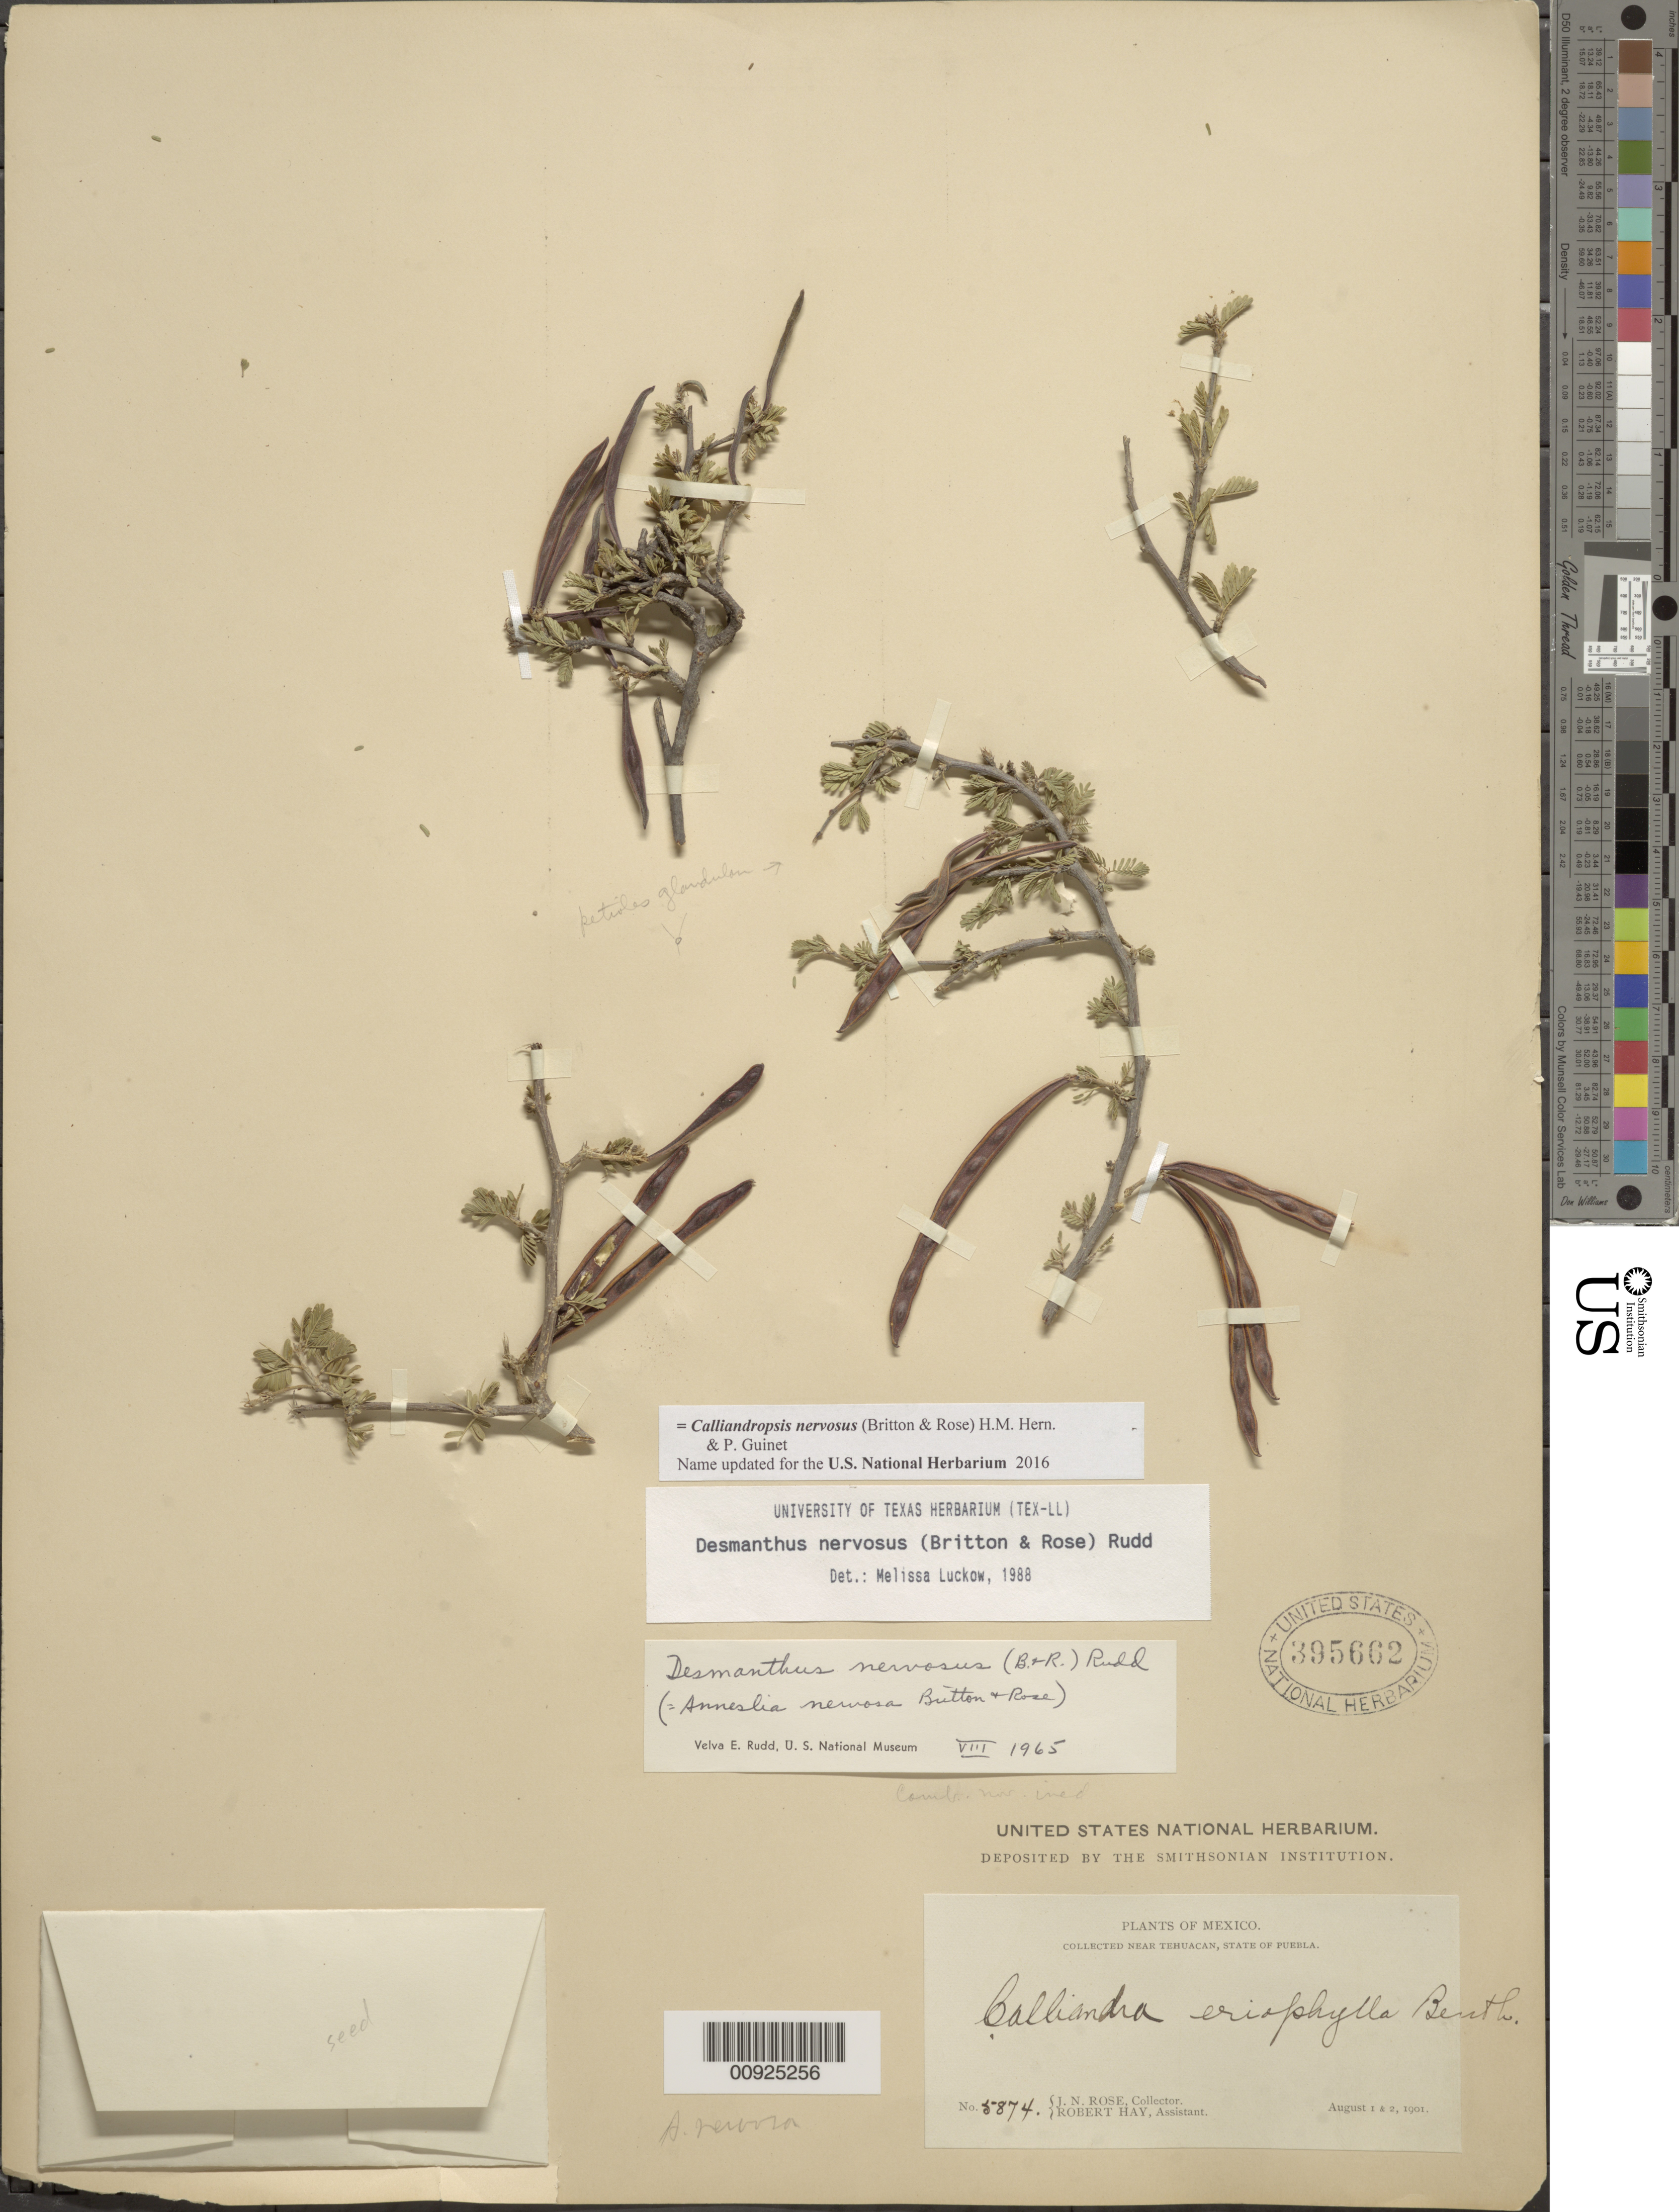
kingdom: Plantae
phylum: Tracheophyta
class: Magnoliopsida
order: Fabales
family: Fabaceae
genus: Calliandropsis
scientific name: Calliandropsis sp.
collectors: J. N. Rose & R. Hay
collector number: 5874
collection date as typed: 01 Aug 1901 to 02 Aug 1901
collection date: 1901-08-01/1901-08-02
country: Mexico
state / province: Puebla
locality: Near tehuacan, State of Puebla.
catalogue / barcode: US 395662